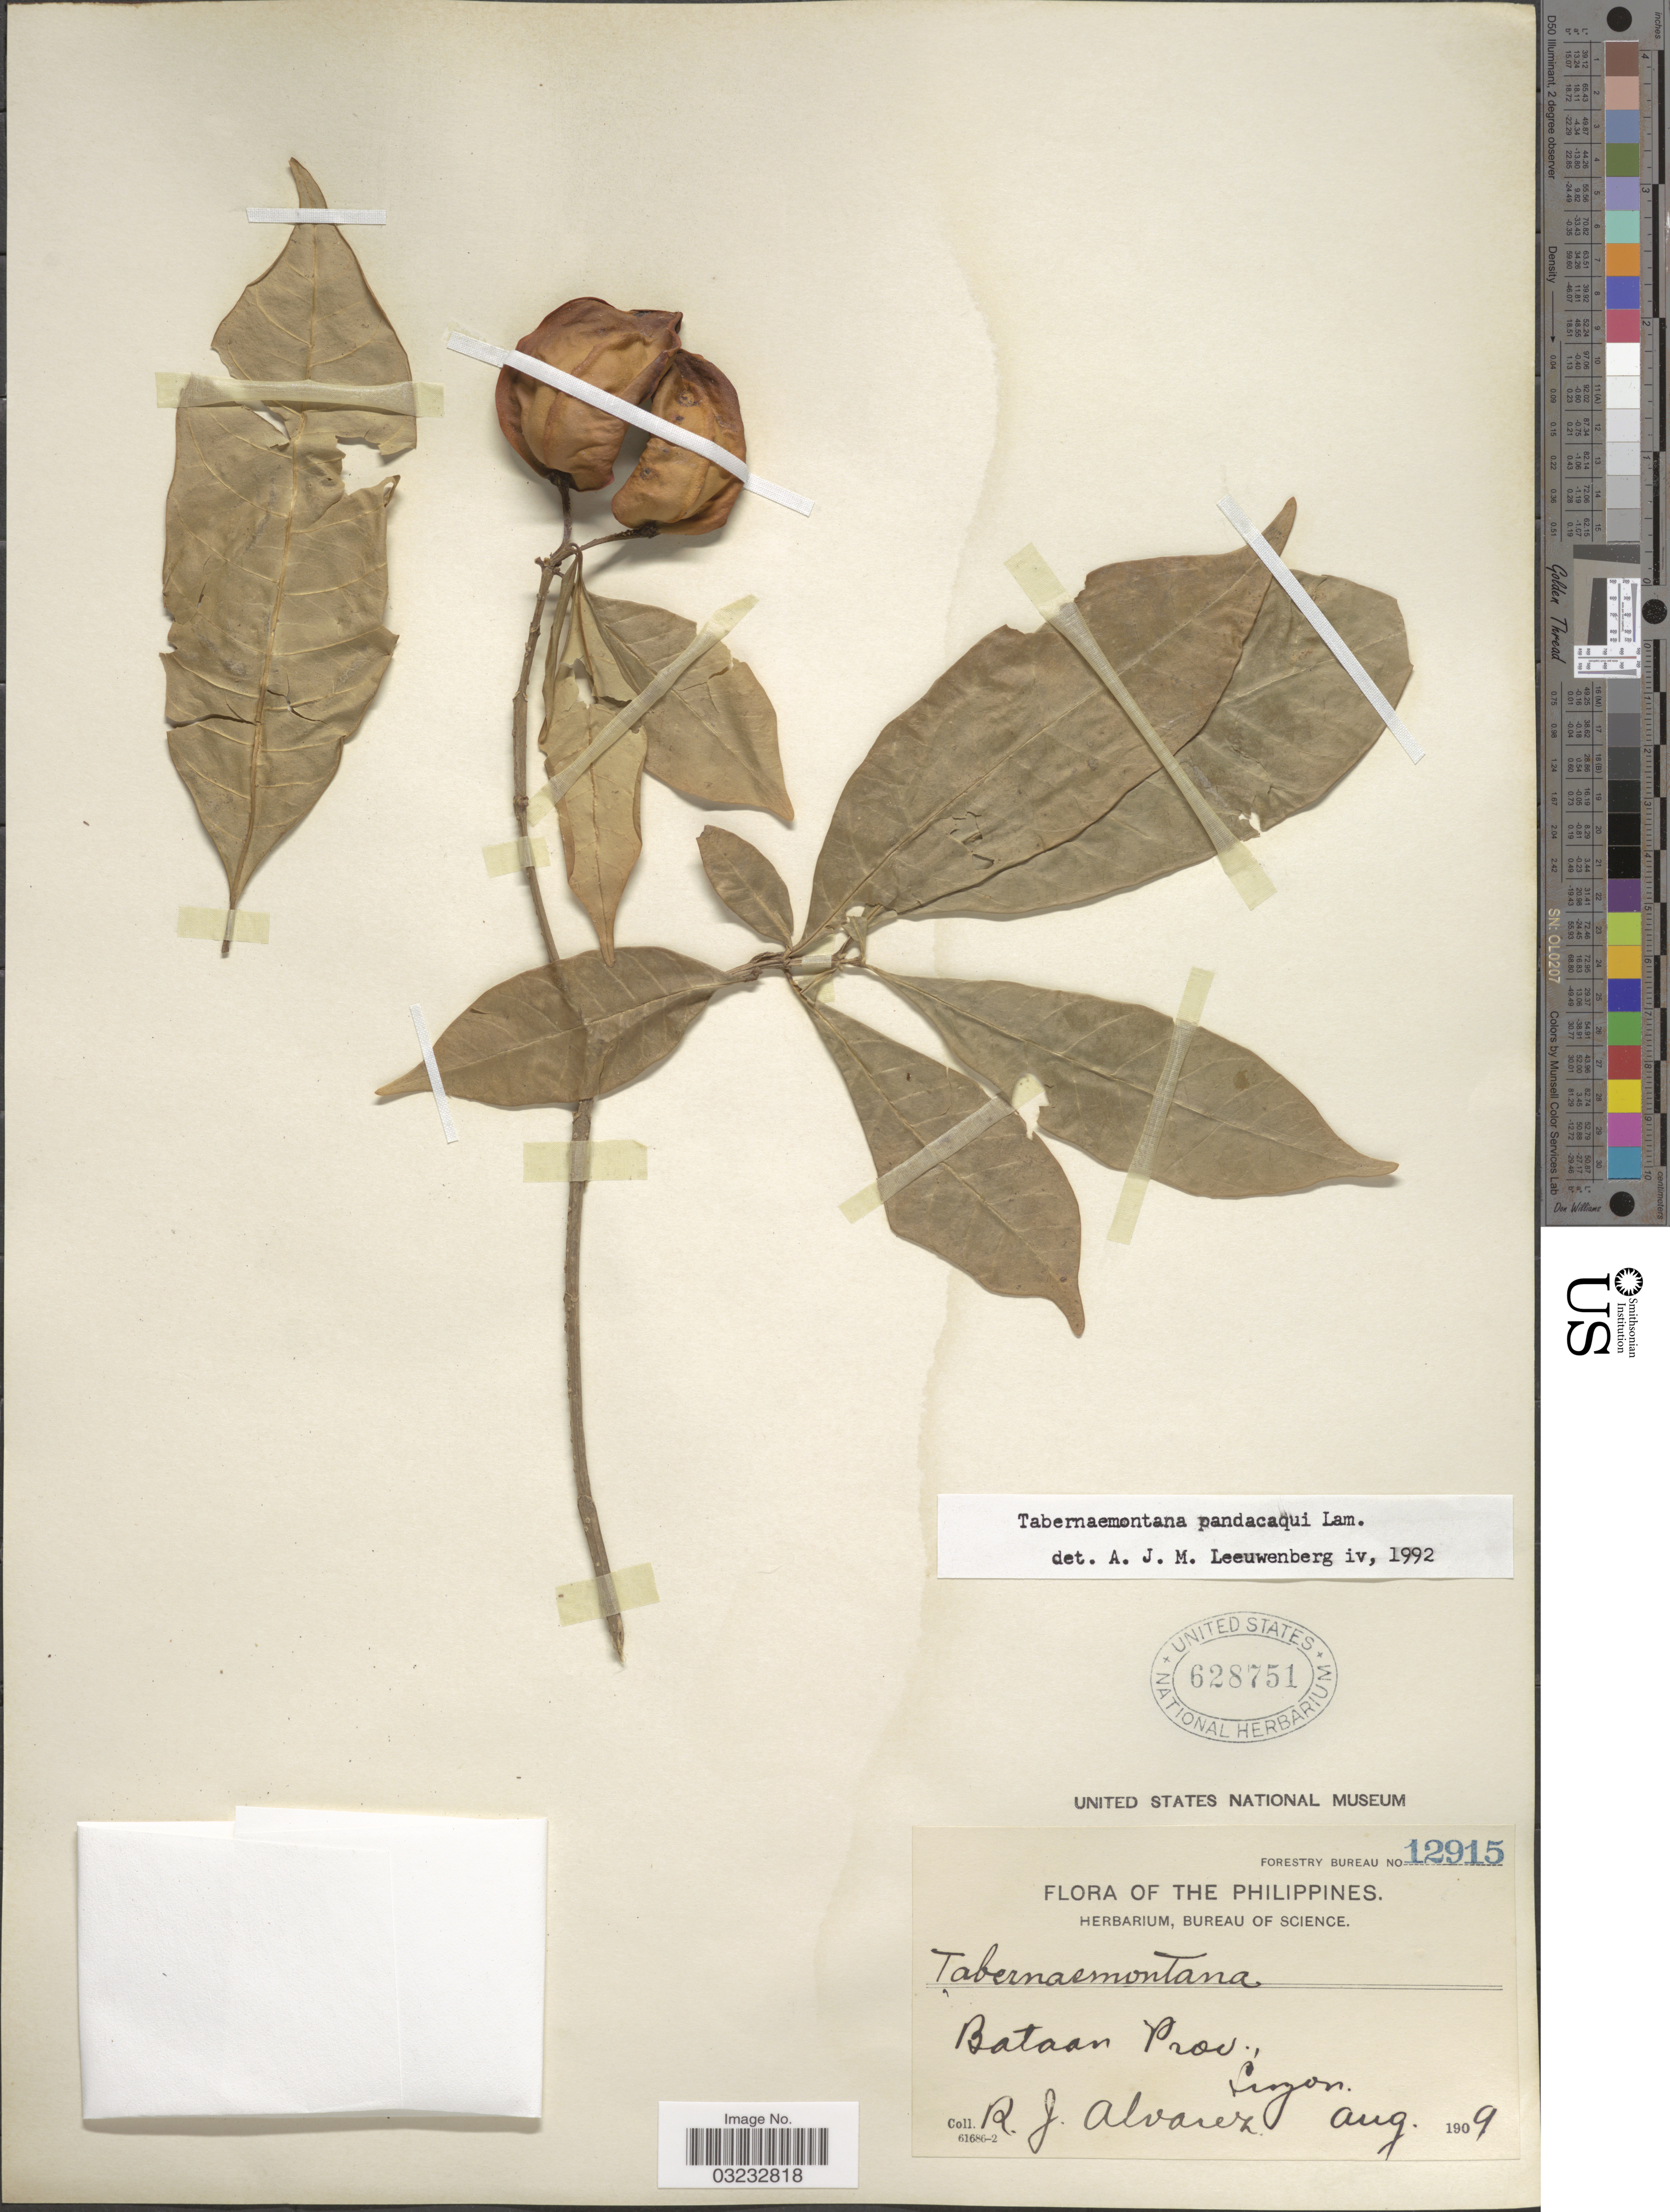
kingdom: Plantae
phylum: Tracheophyta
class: Magnoliopsida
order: Gentianales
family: Apocynaceae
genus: Tabernaemontana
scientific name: Tabernaemontana pandacaqui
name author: Poir.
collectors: R. Alvarez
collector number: Forestry Bureau 12915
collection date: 1909-08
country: Philippines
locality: Bataan Prov., Luzon.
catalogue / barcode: US 628751